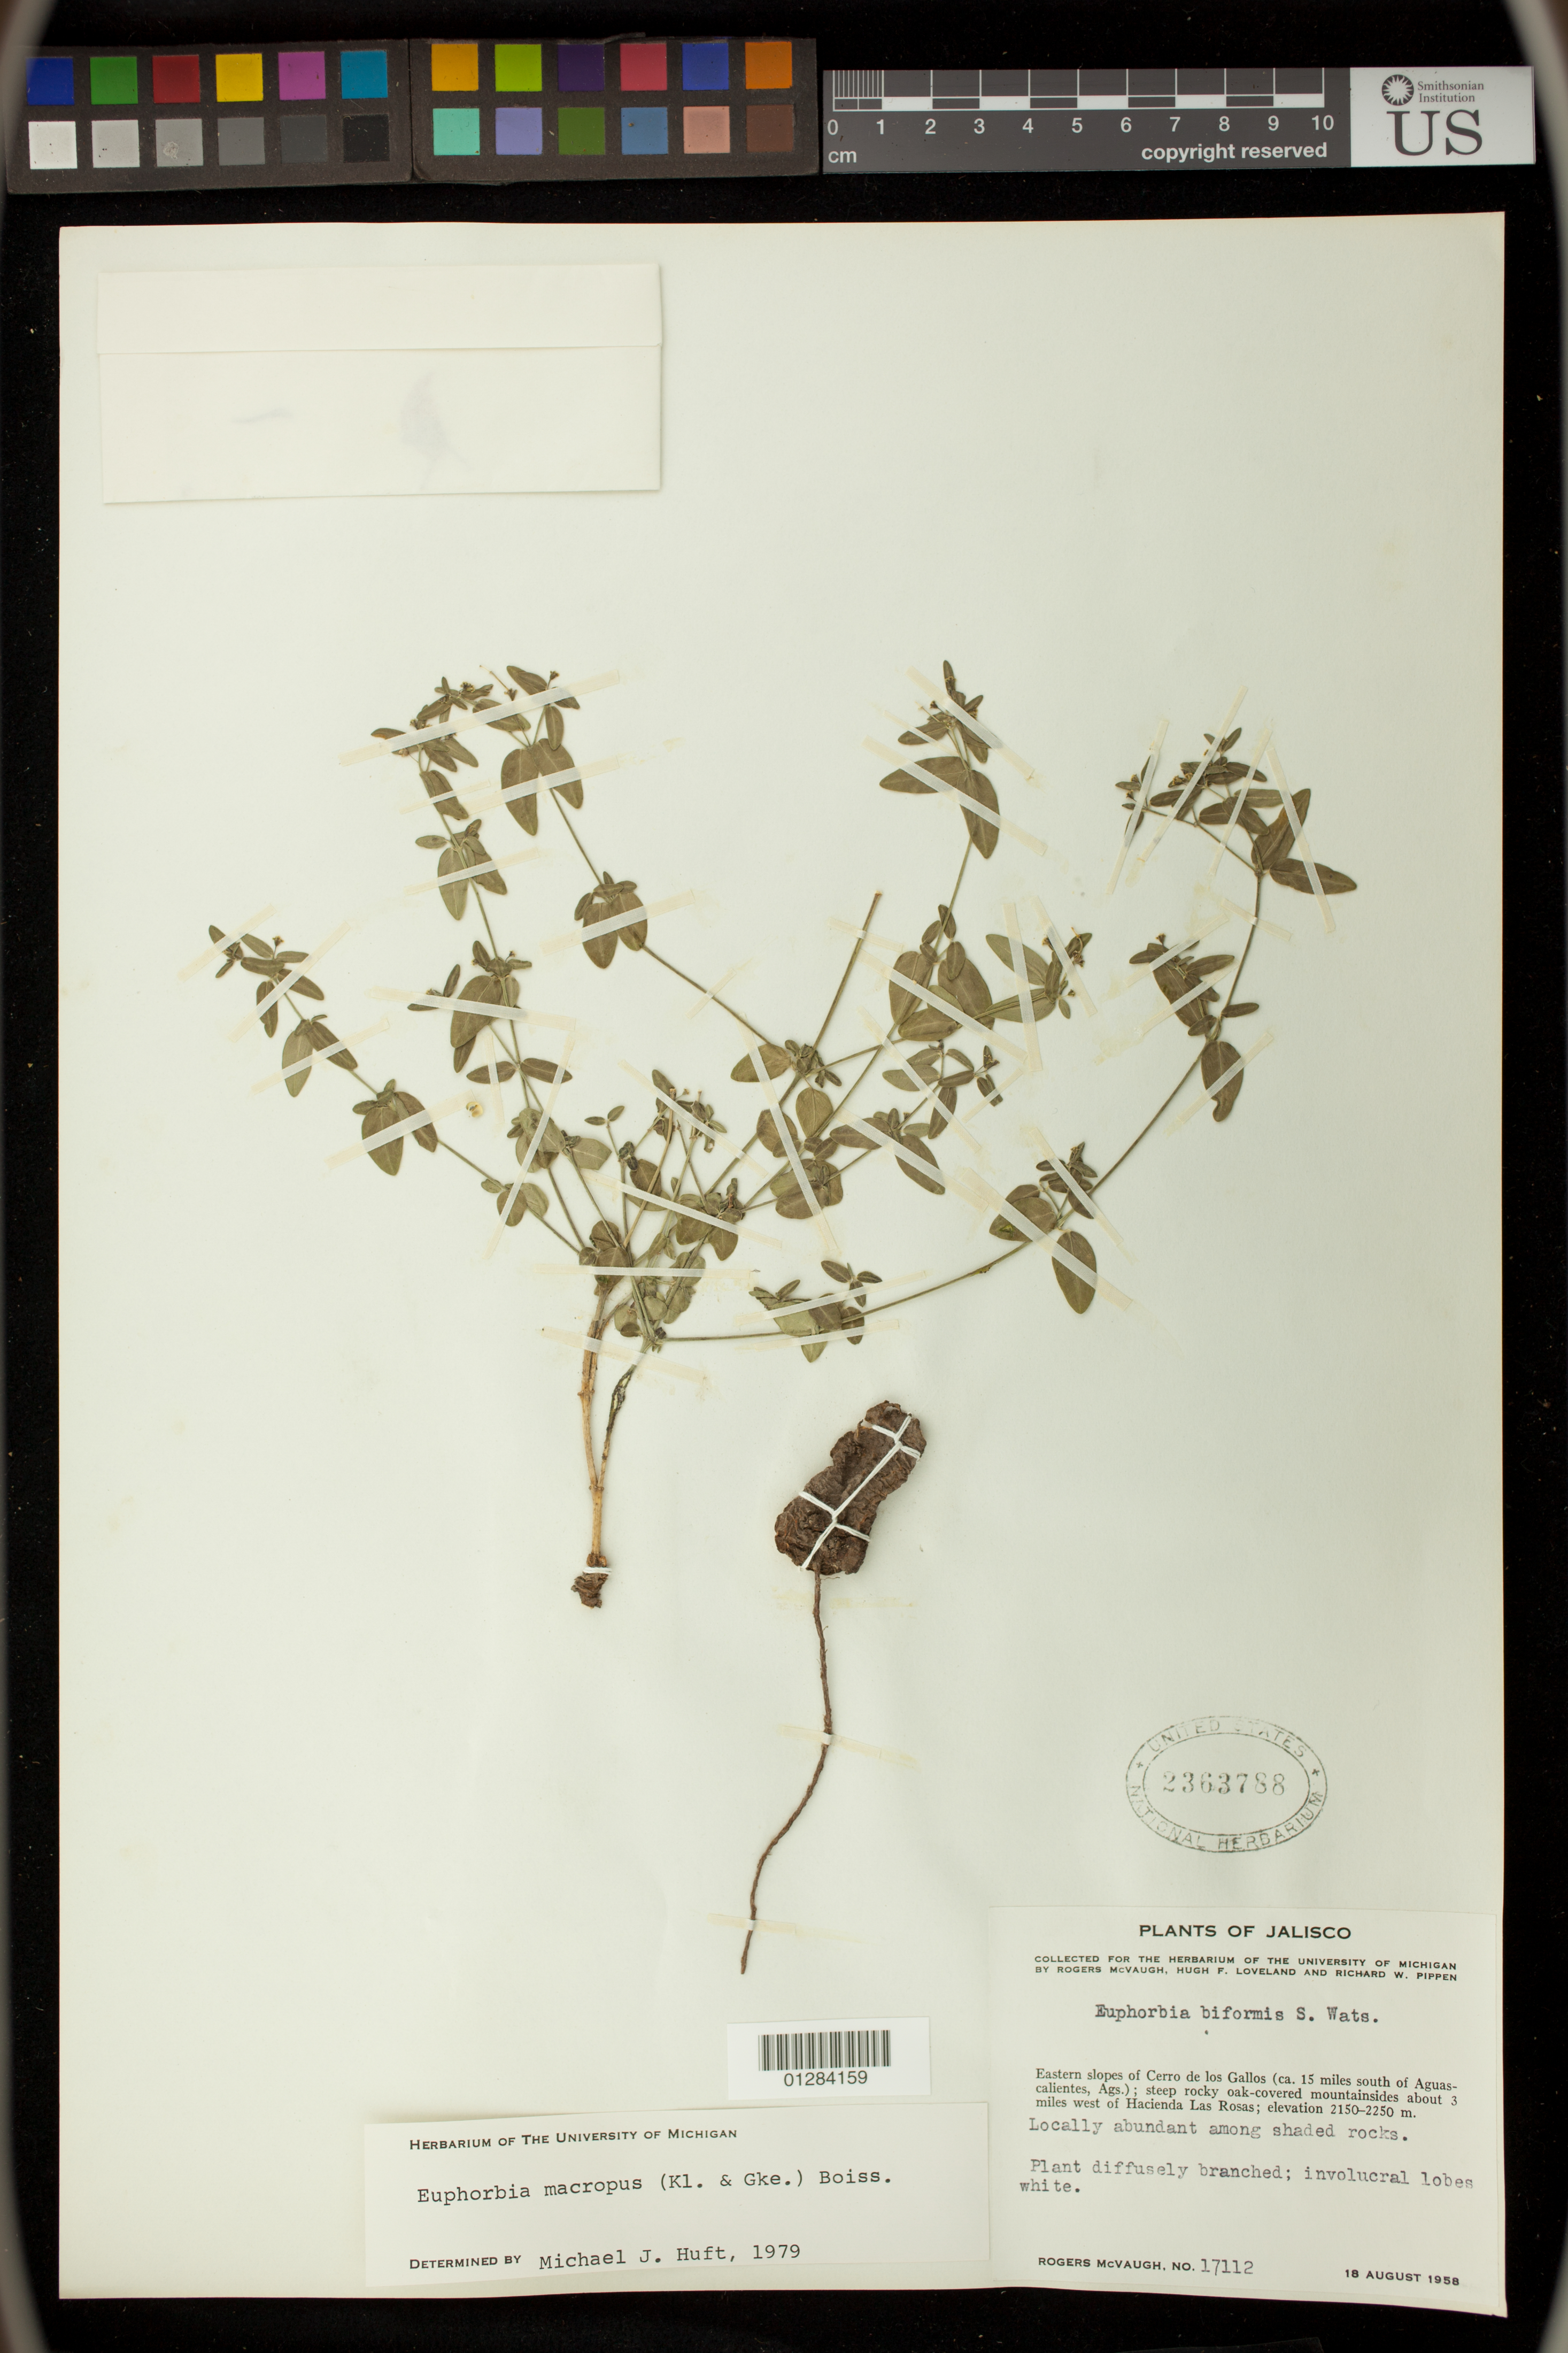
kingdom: Plantae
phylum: Tracheophyta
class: Magnoliopsida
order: Malpighiales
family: Euphorbiaceae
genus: Euphorbia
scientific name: Euphorbia macropus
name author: (Klotzsch & Garcke) Boiss.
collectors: R. McVaugh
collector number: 17112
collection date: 1958-08-18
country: Mexico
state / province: Jalisco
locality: Eastern slopes of Cerro de los Gallos (ca. 15 miles south of Aguascalientes, Ags.) about 3 miles west of Hacienda Las Rosas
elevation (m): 2150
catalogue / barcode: US 2363788